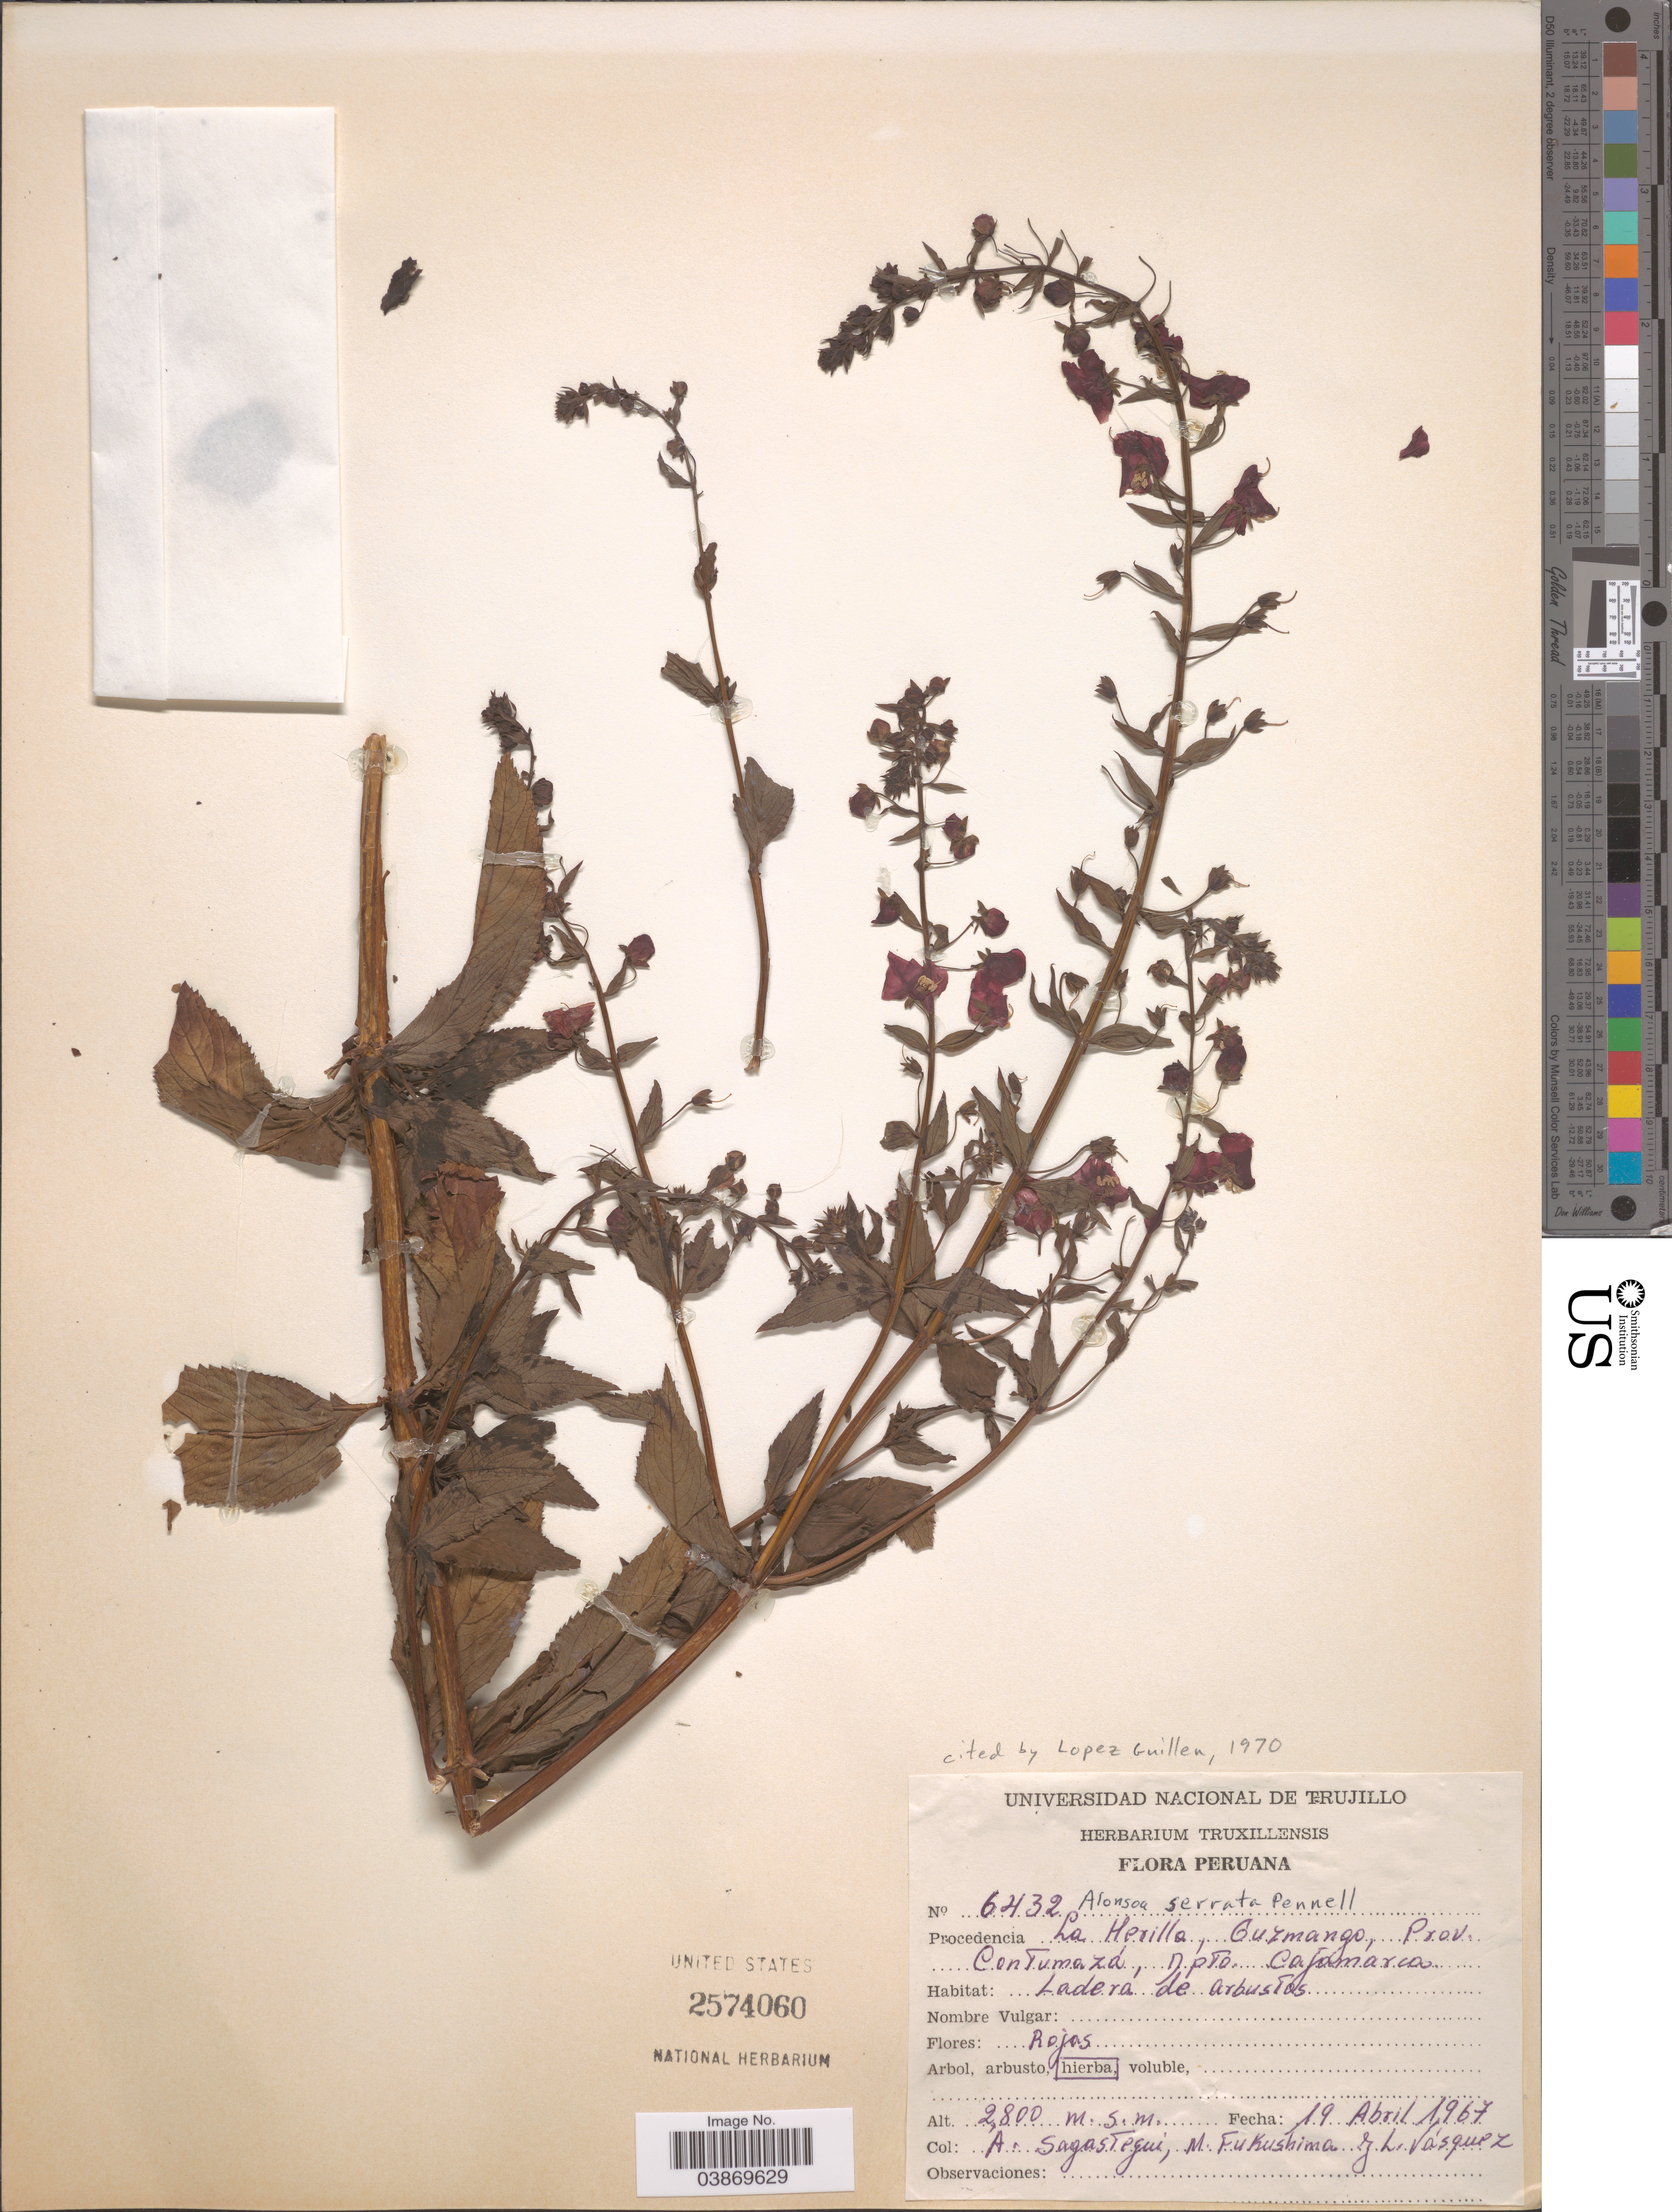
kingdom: Plantae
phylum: Tracheophyta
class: Magnoliopsida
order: Lamiales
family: Scrophulariaceae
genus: Alonsoa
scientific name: Alonsoa serrata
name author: Pennell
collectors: A. Sagastegui, M. Fukushima & J. Vásquez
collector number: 6432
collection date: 1967-04-19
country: Peru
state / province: Cajamarca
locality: La Herillo, Cuzmango, Prov. Contumazá, Dpto. Cajamarca.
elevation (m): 2800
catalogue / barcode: US 2574060